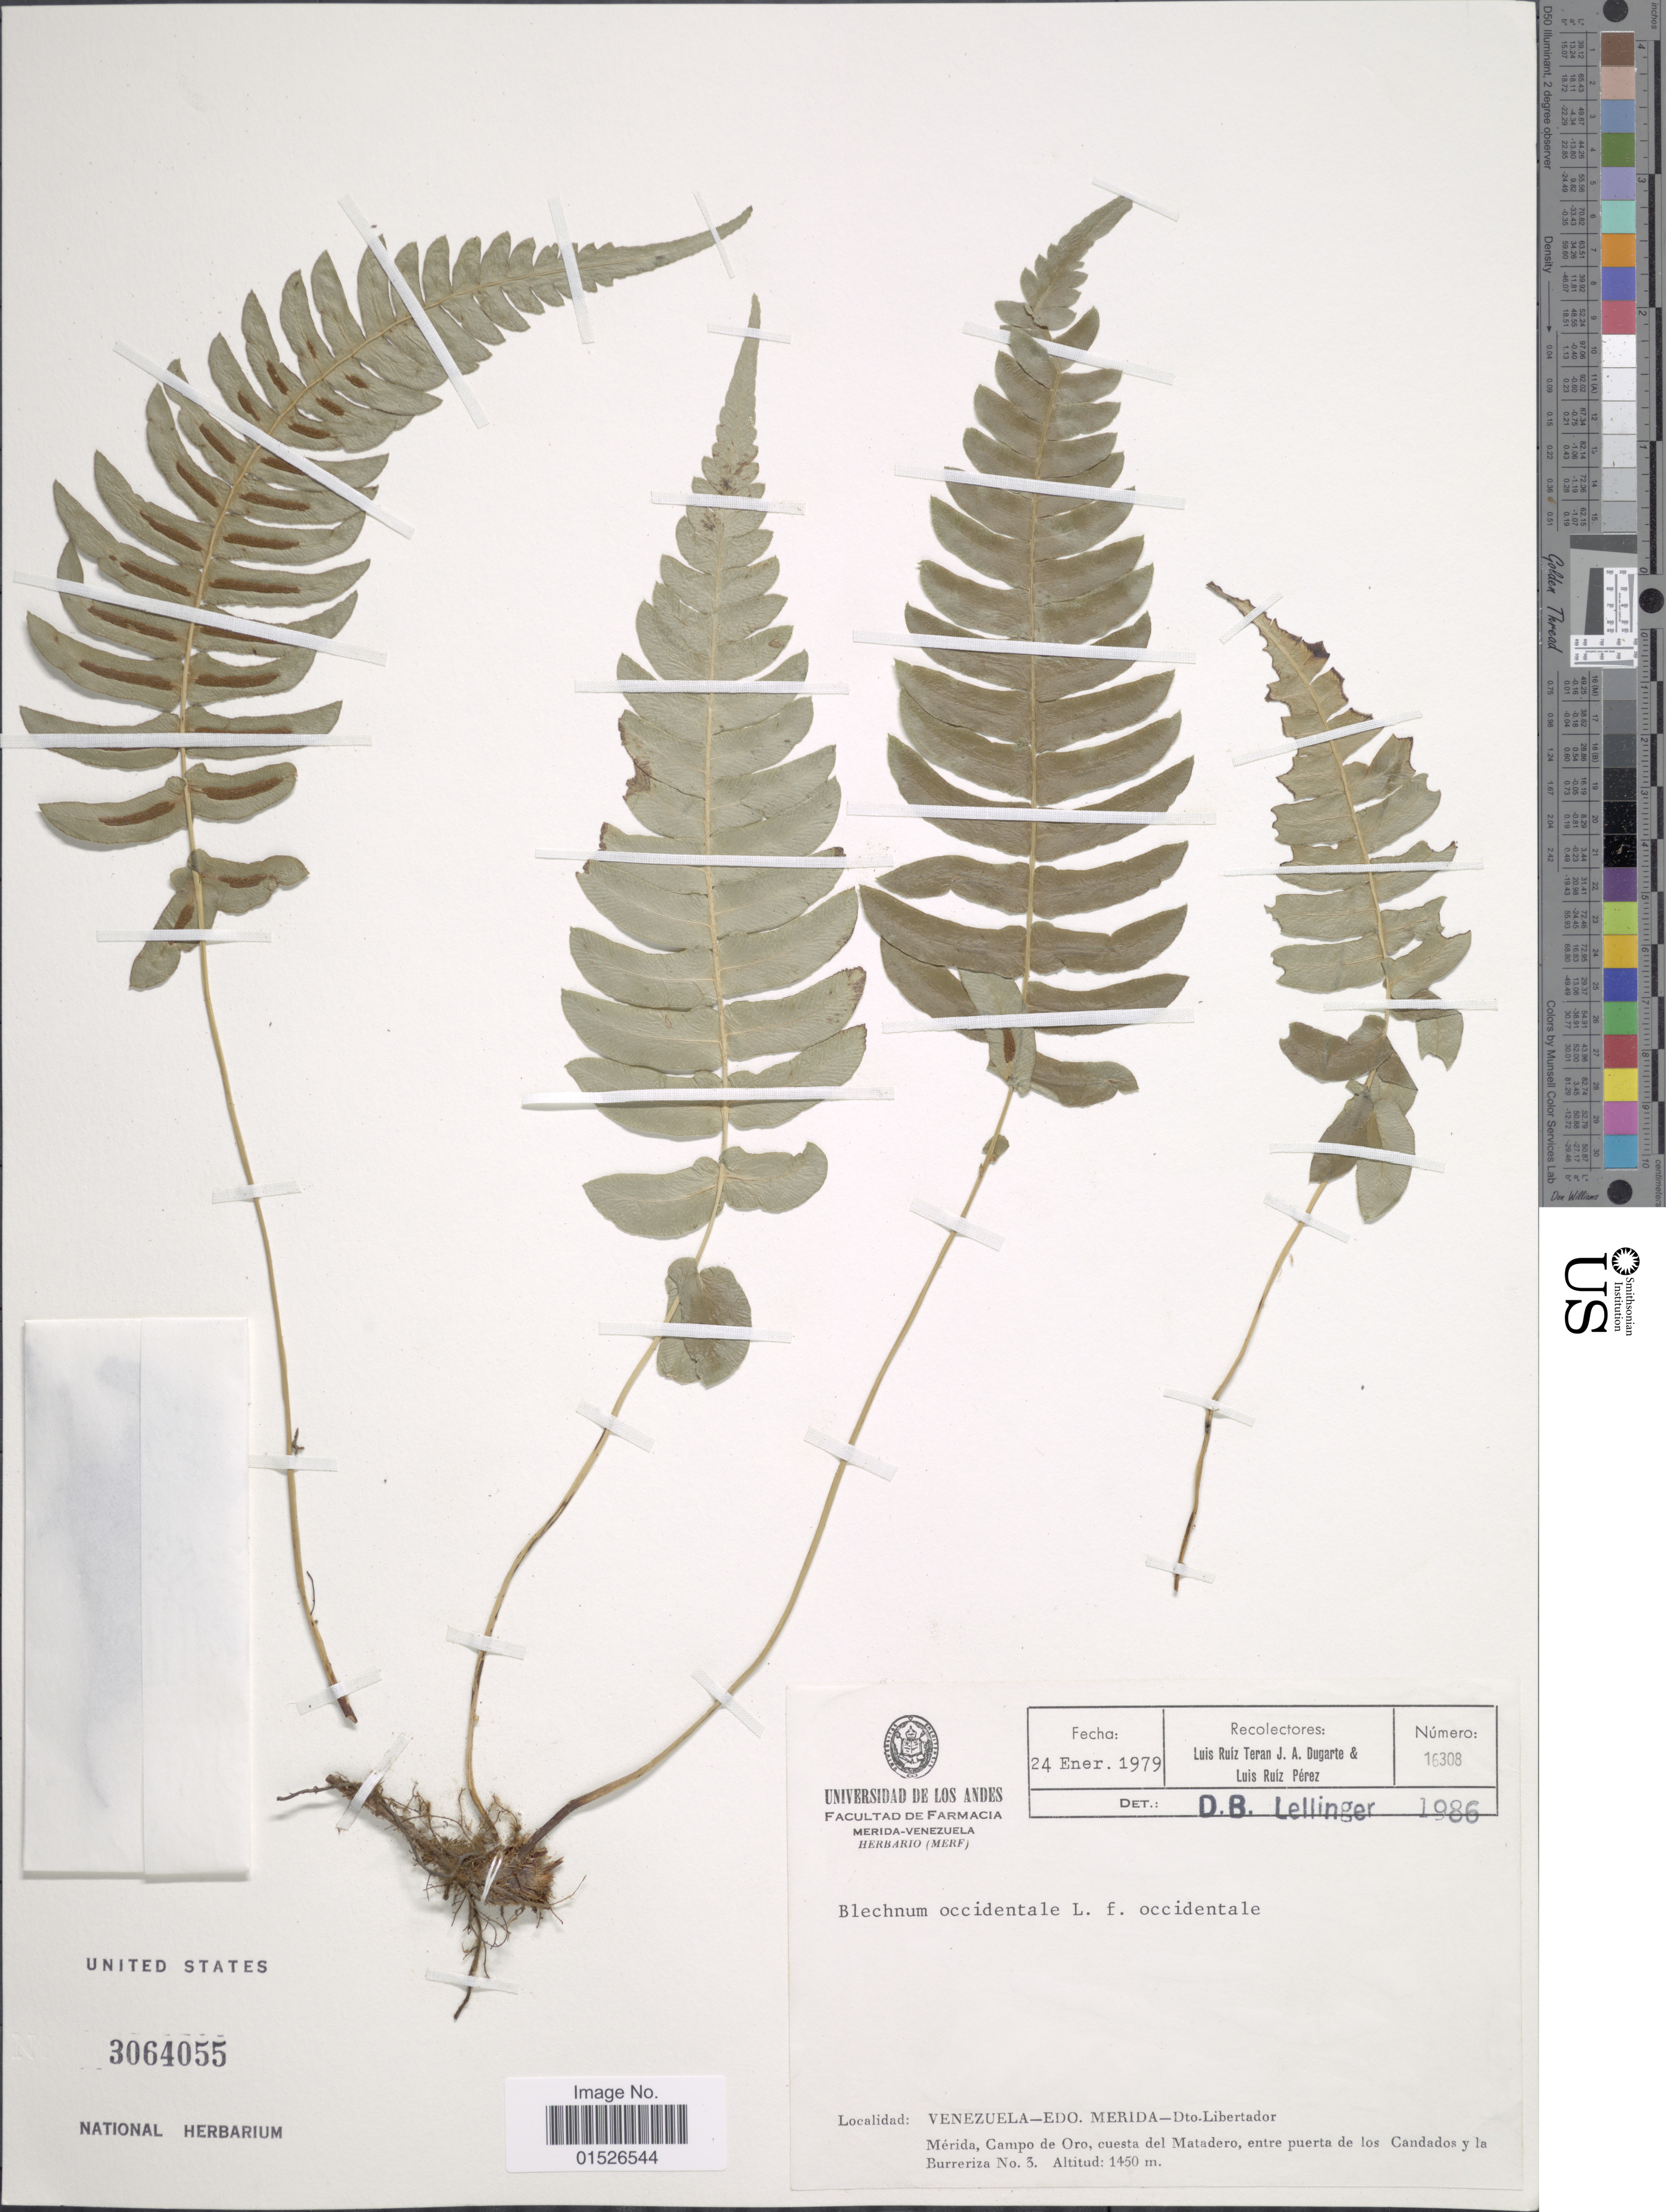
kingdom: Plantae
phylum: Tracheophyta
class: Polypodiopsida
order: Polypodiales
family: Blechnaceae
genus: Blechnum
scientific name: Blechnum occidentale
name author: L.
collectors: L. E. Ruíz-Terán, J. Dugarte & L. Teran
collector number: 16308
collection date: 1979-01-24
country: Venezuela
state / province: Mérida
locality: Venezuela - Edo. Merida-Dto. Libertador, Merida, Campo de Oro, cuesta del Matadero, entre puerta de los Candados y la Burreriza.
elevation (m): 1450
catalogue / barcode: US 3064055